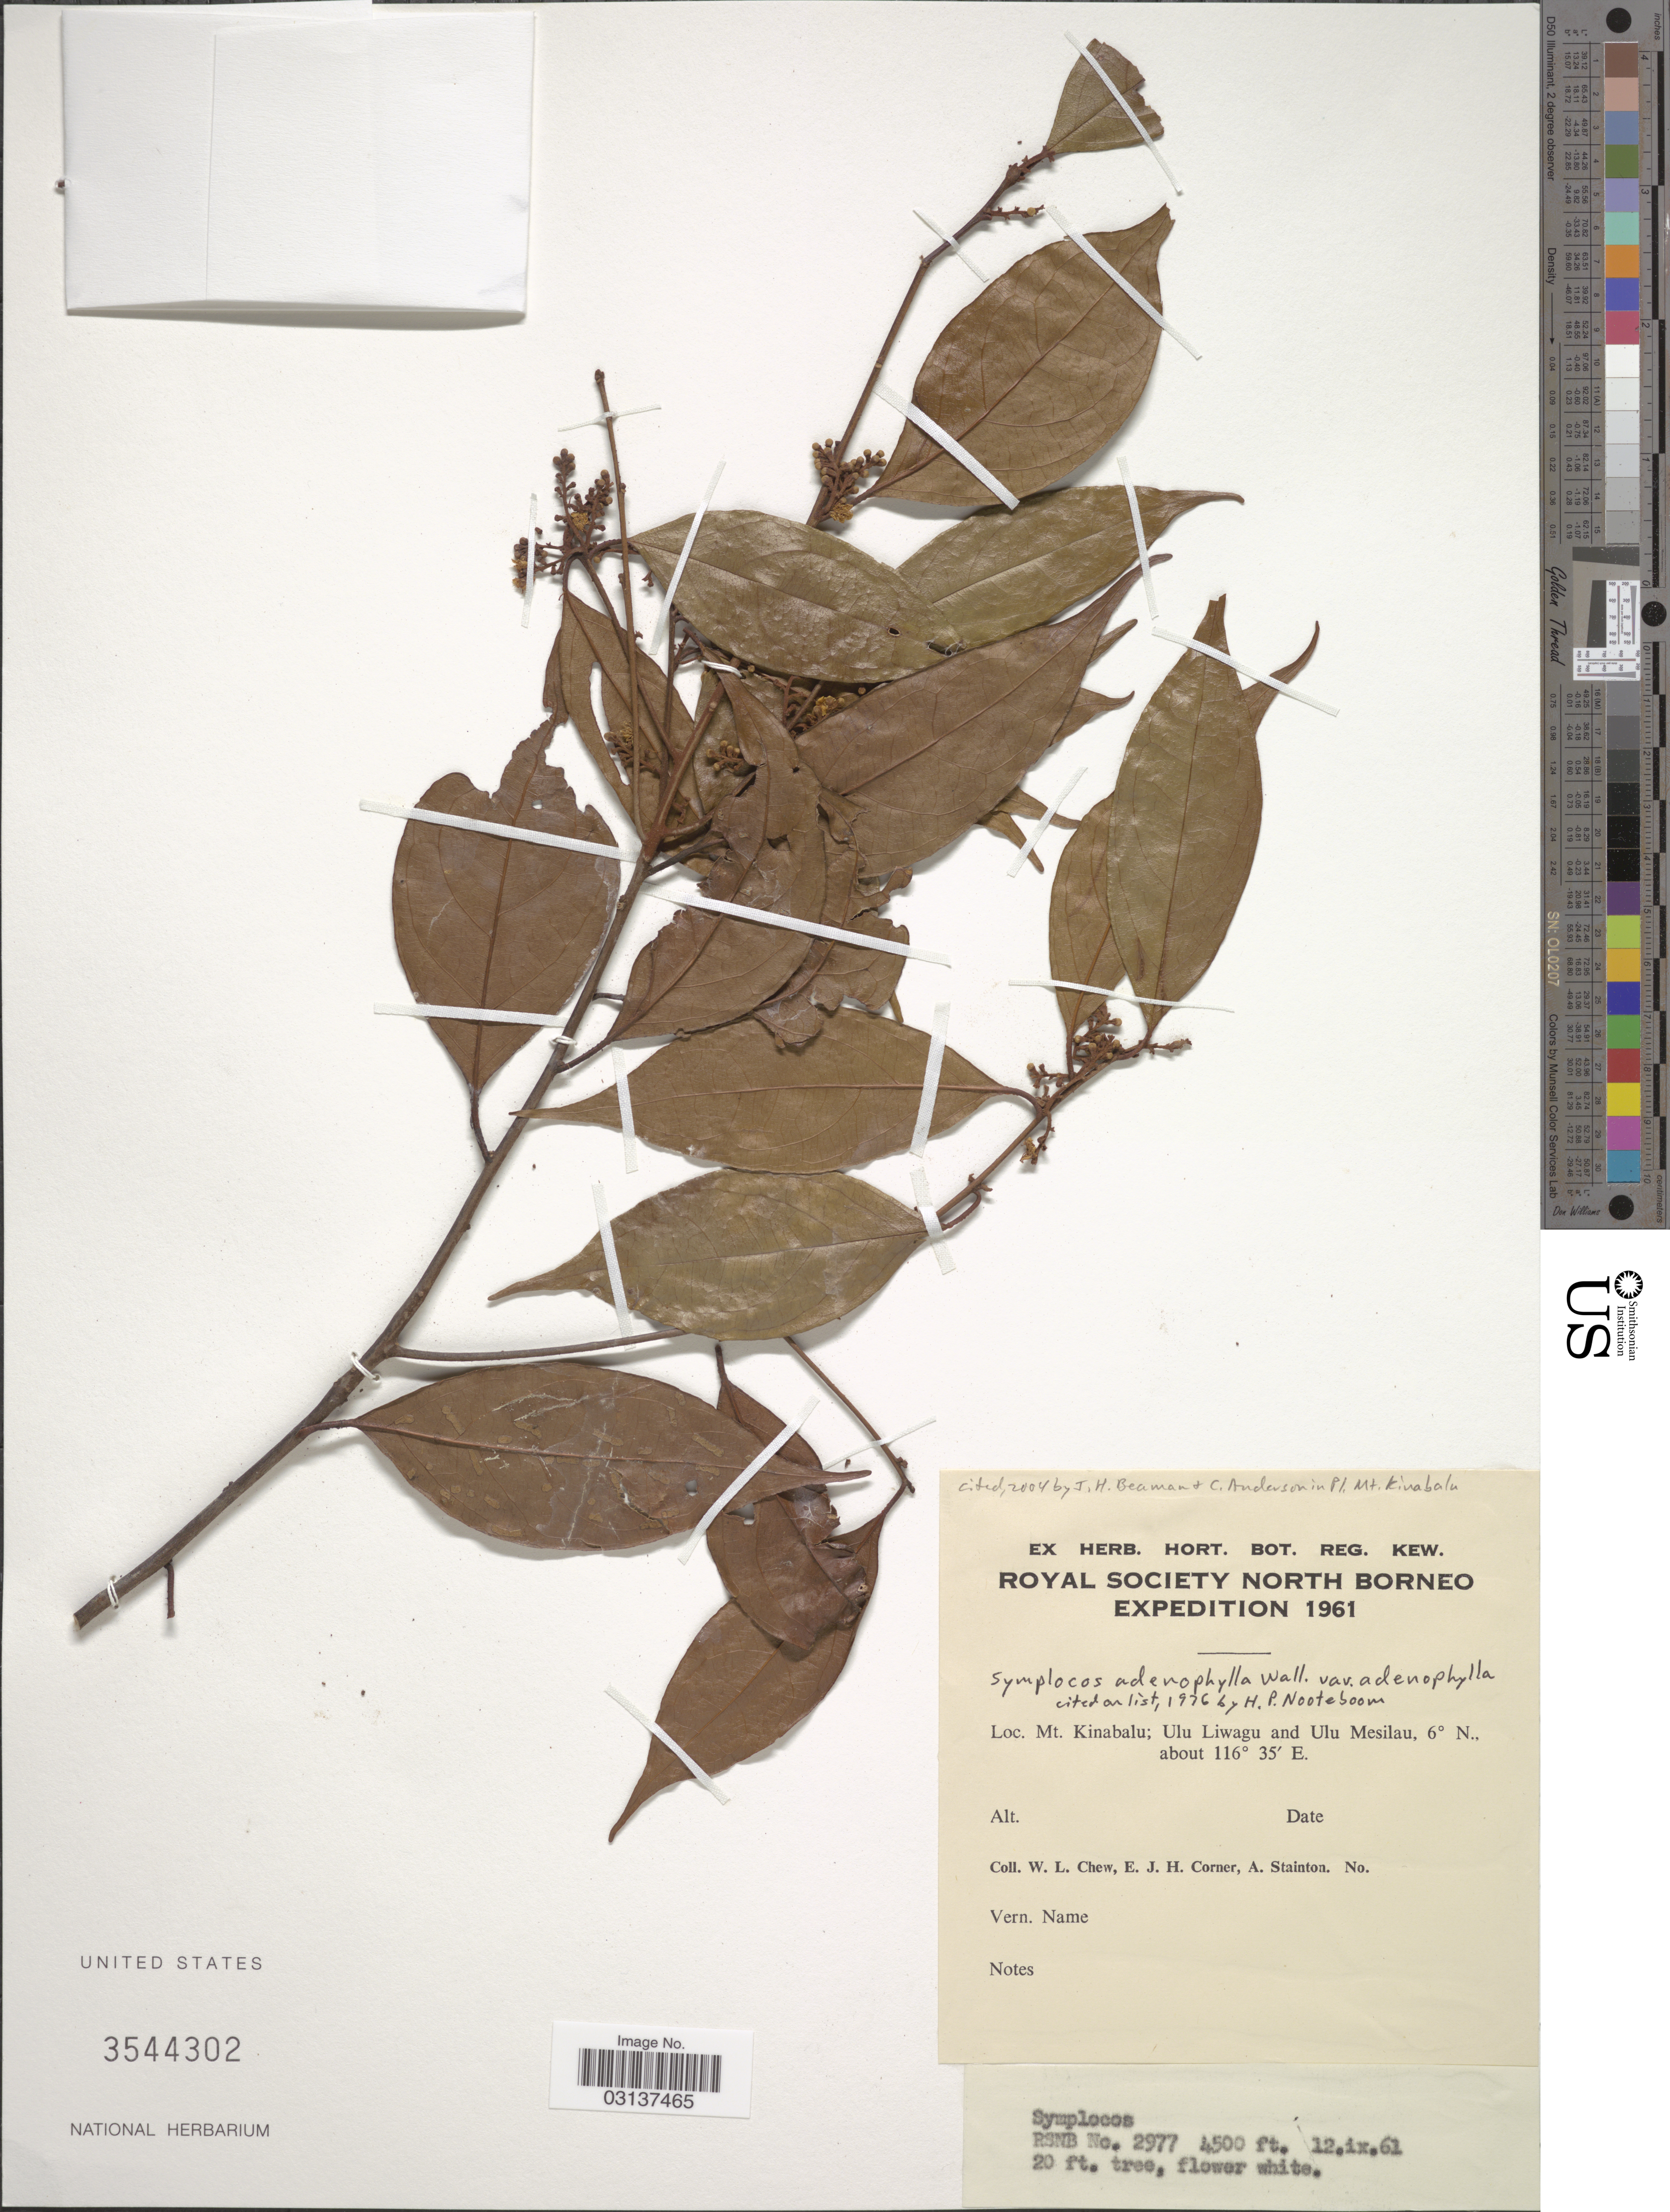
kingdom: Plantae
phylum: Tracheophyta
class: Magnoliopsida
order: Ericales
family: Symplocaceae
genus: Symplocos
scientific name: Symplocos adenophylla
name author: Wall. ex G. Don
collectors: W. Chew, E. Corner & A. Stainton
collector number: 2977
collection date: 1961-09-12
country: Malaysia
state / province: Sabah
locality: Mt. Kinabalu; Ulu Liwagu and Ulu Mesilau.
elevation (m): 1372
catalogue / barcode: US 3544302